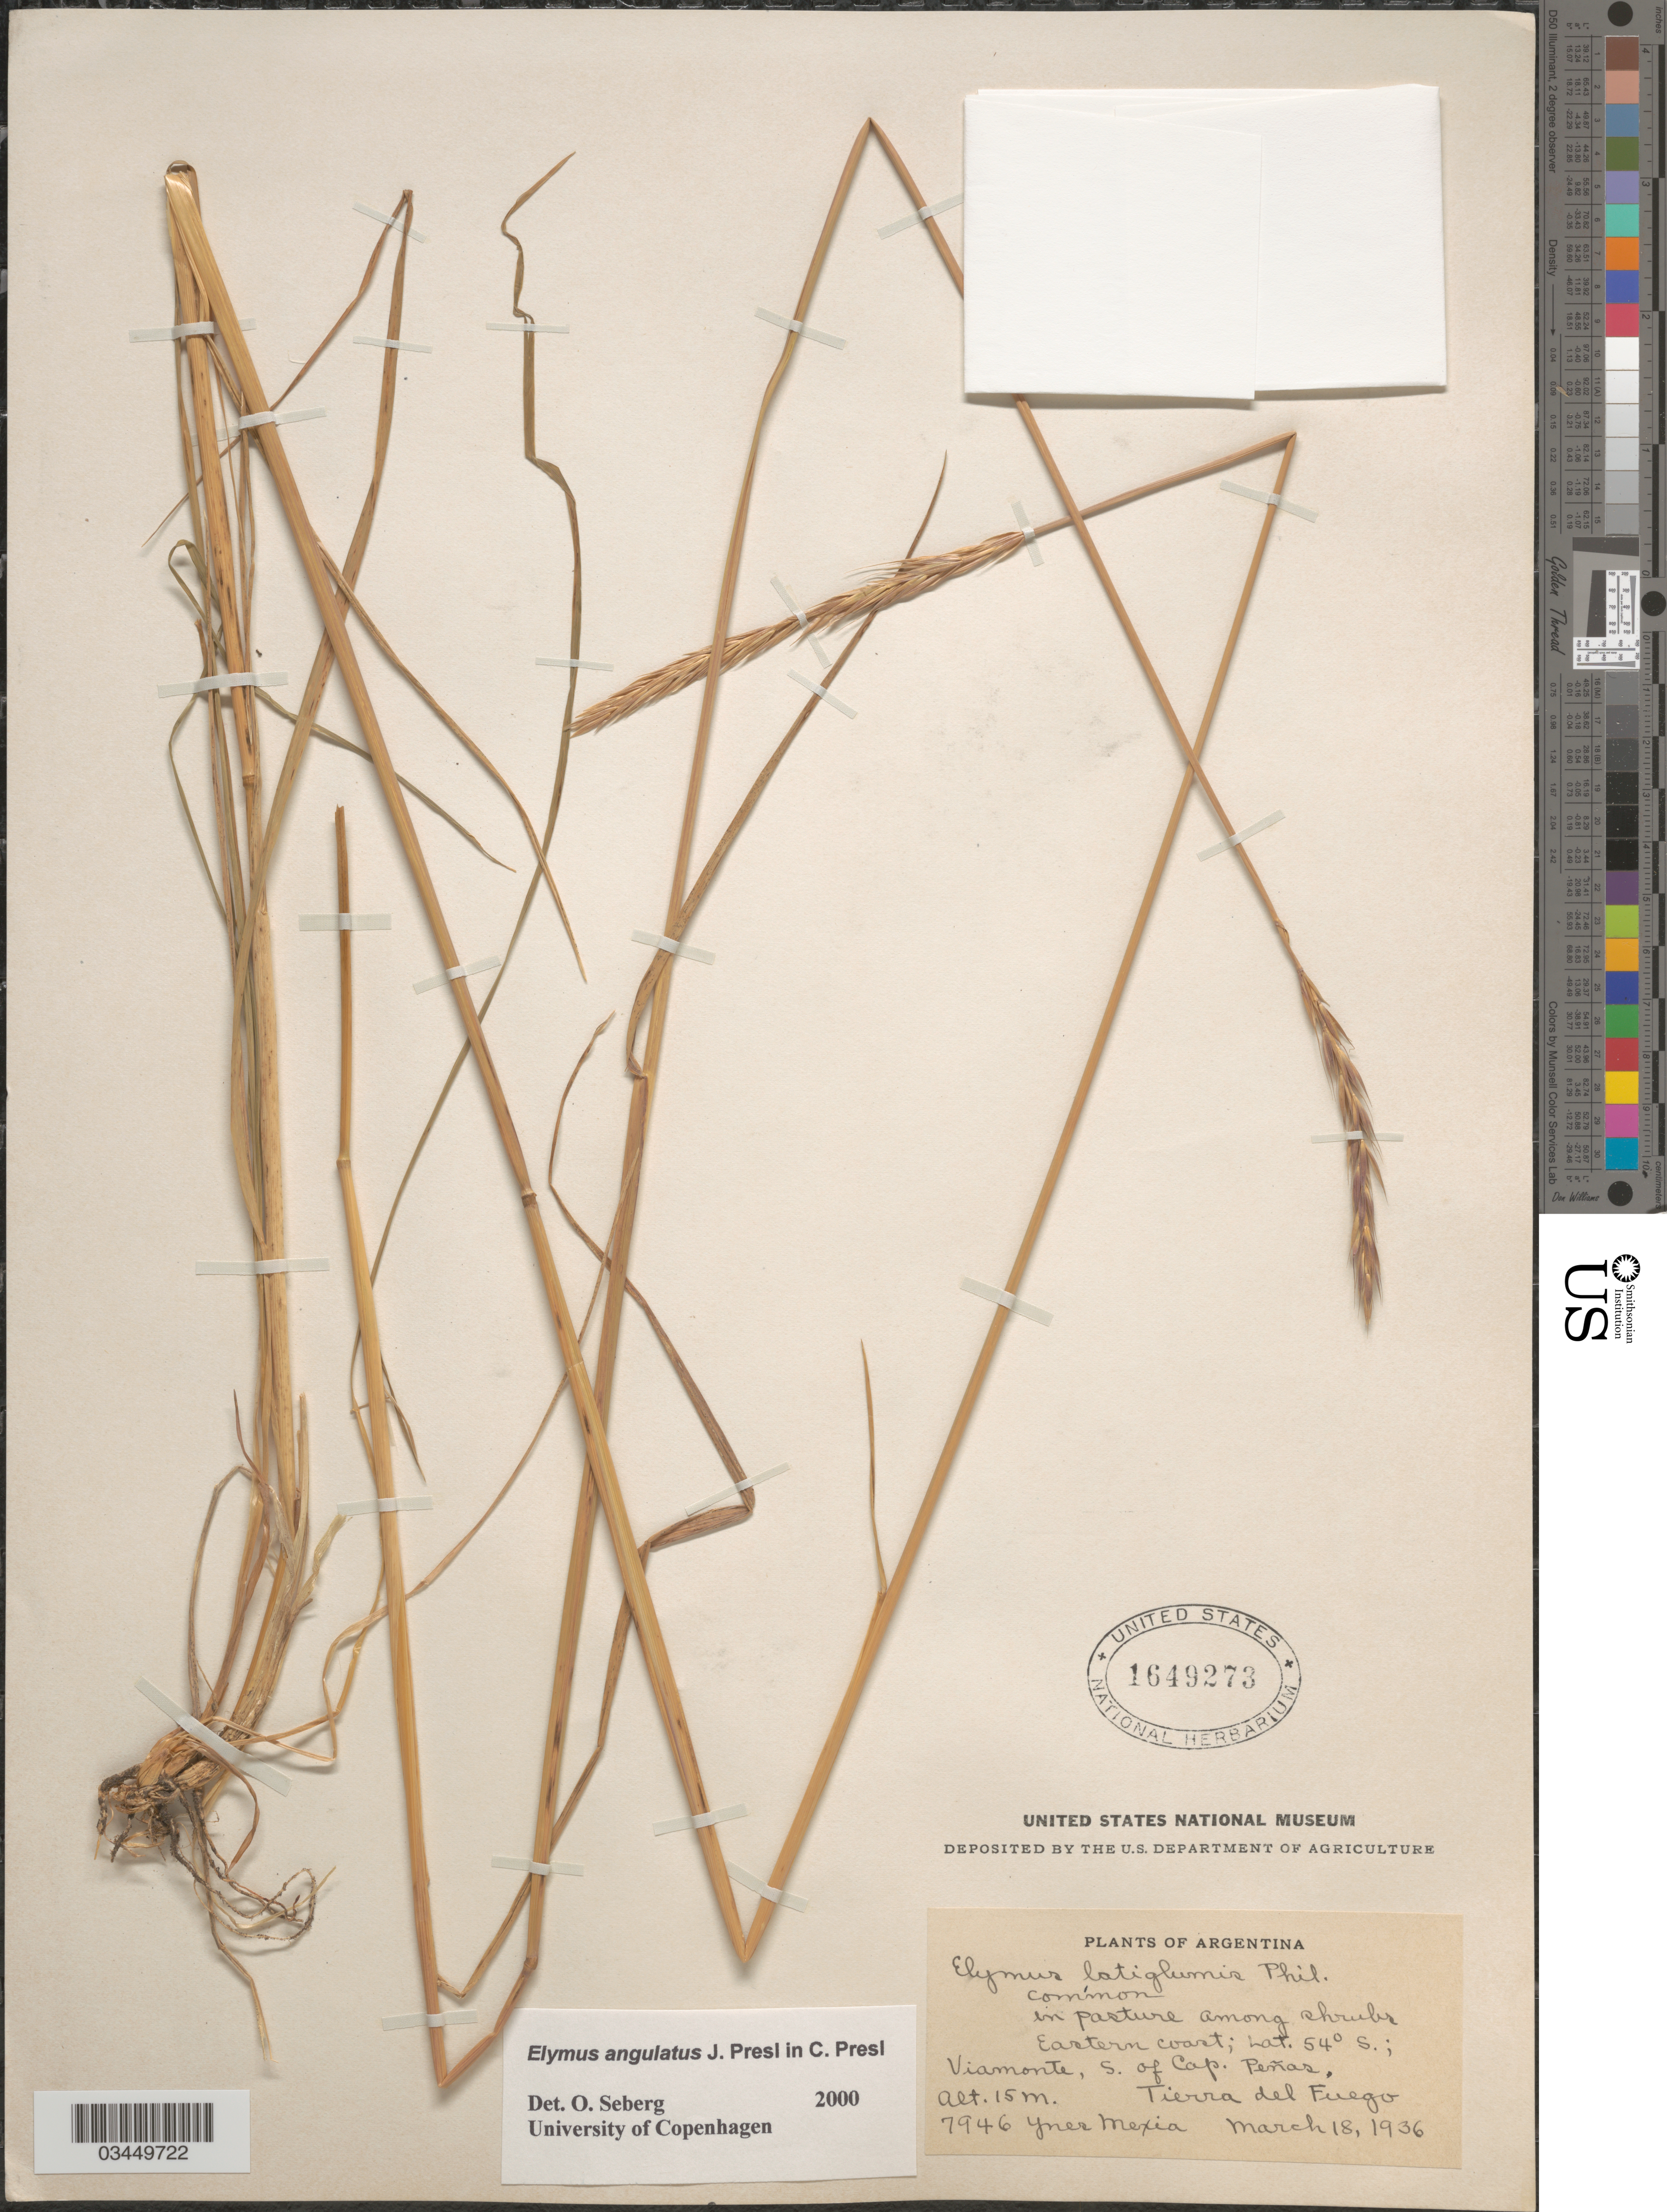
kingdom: Plantae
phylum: Tracheophyta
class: Liliopsida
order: Poales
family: Poaceae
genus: Elymus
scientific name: Elymus angulatus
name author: J. Presl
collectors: Y. Mexia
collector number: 7946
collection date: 1936-03-18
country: Argentina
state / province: Tierra del Fuego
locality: East coast. Viamonte; S. of Cap. Peñas.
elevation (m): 15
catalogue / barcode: US 1649273